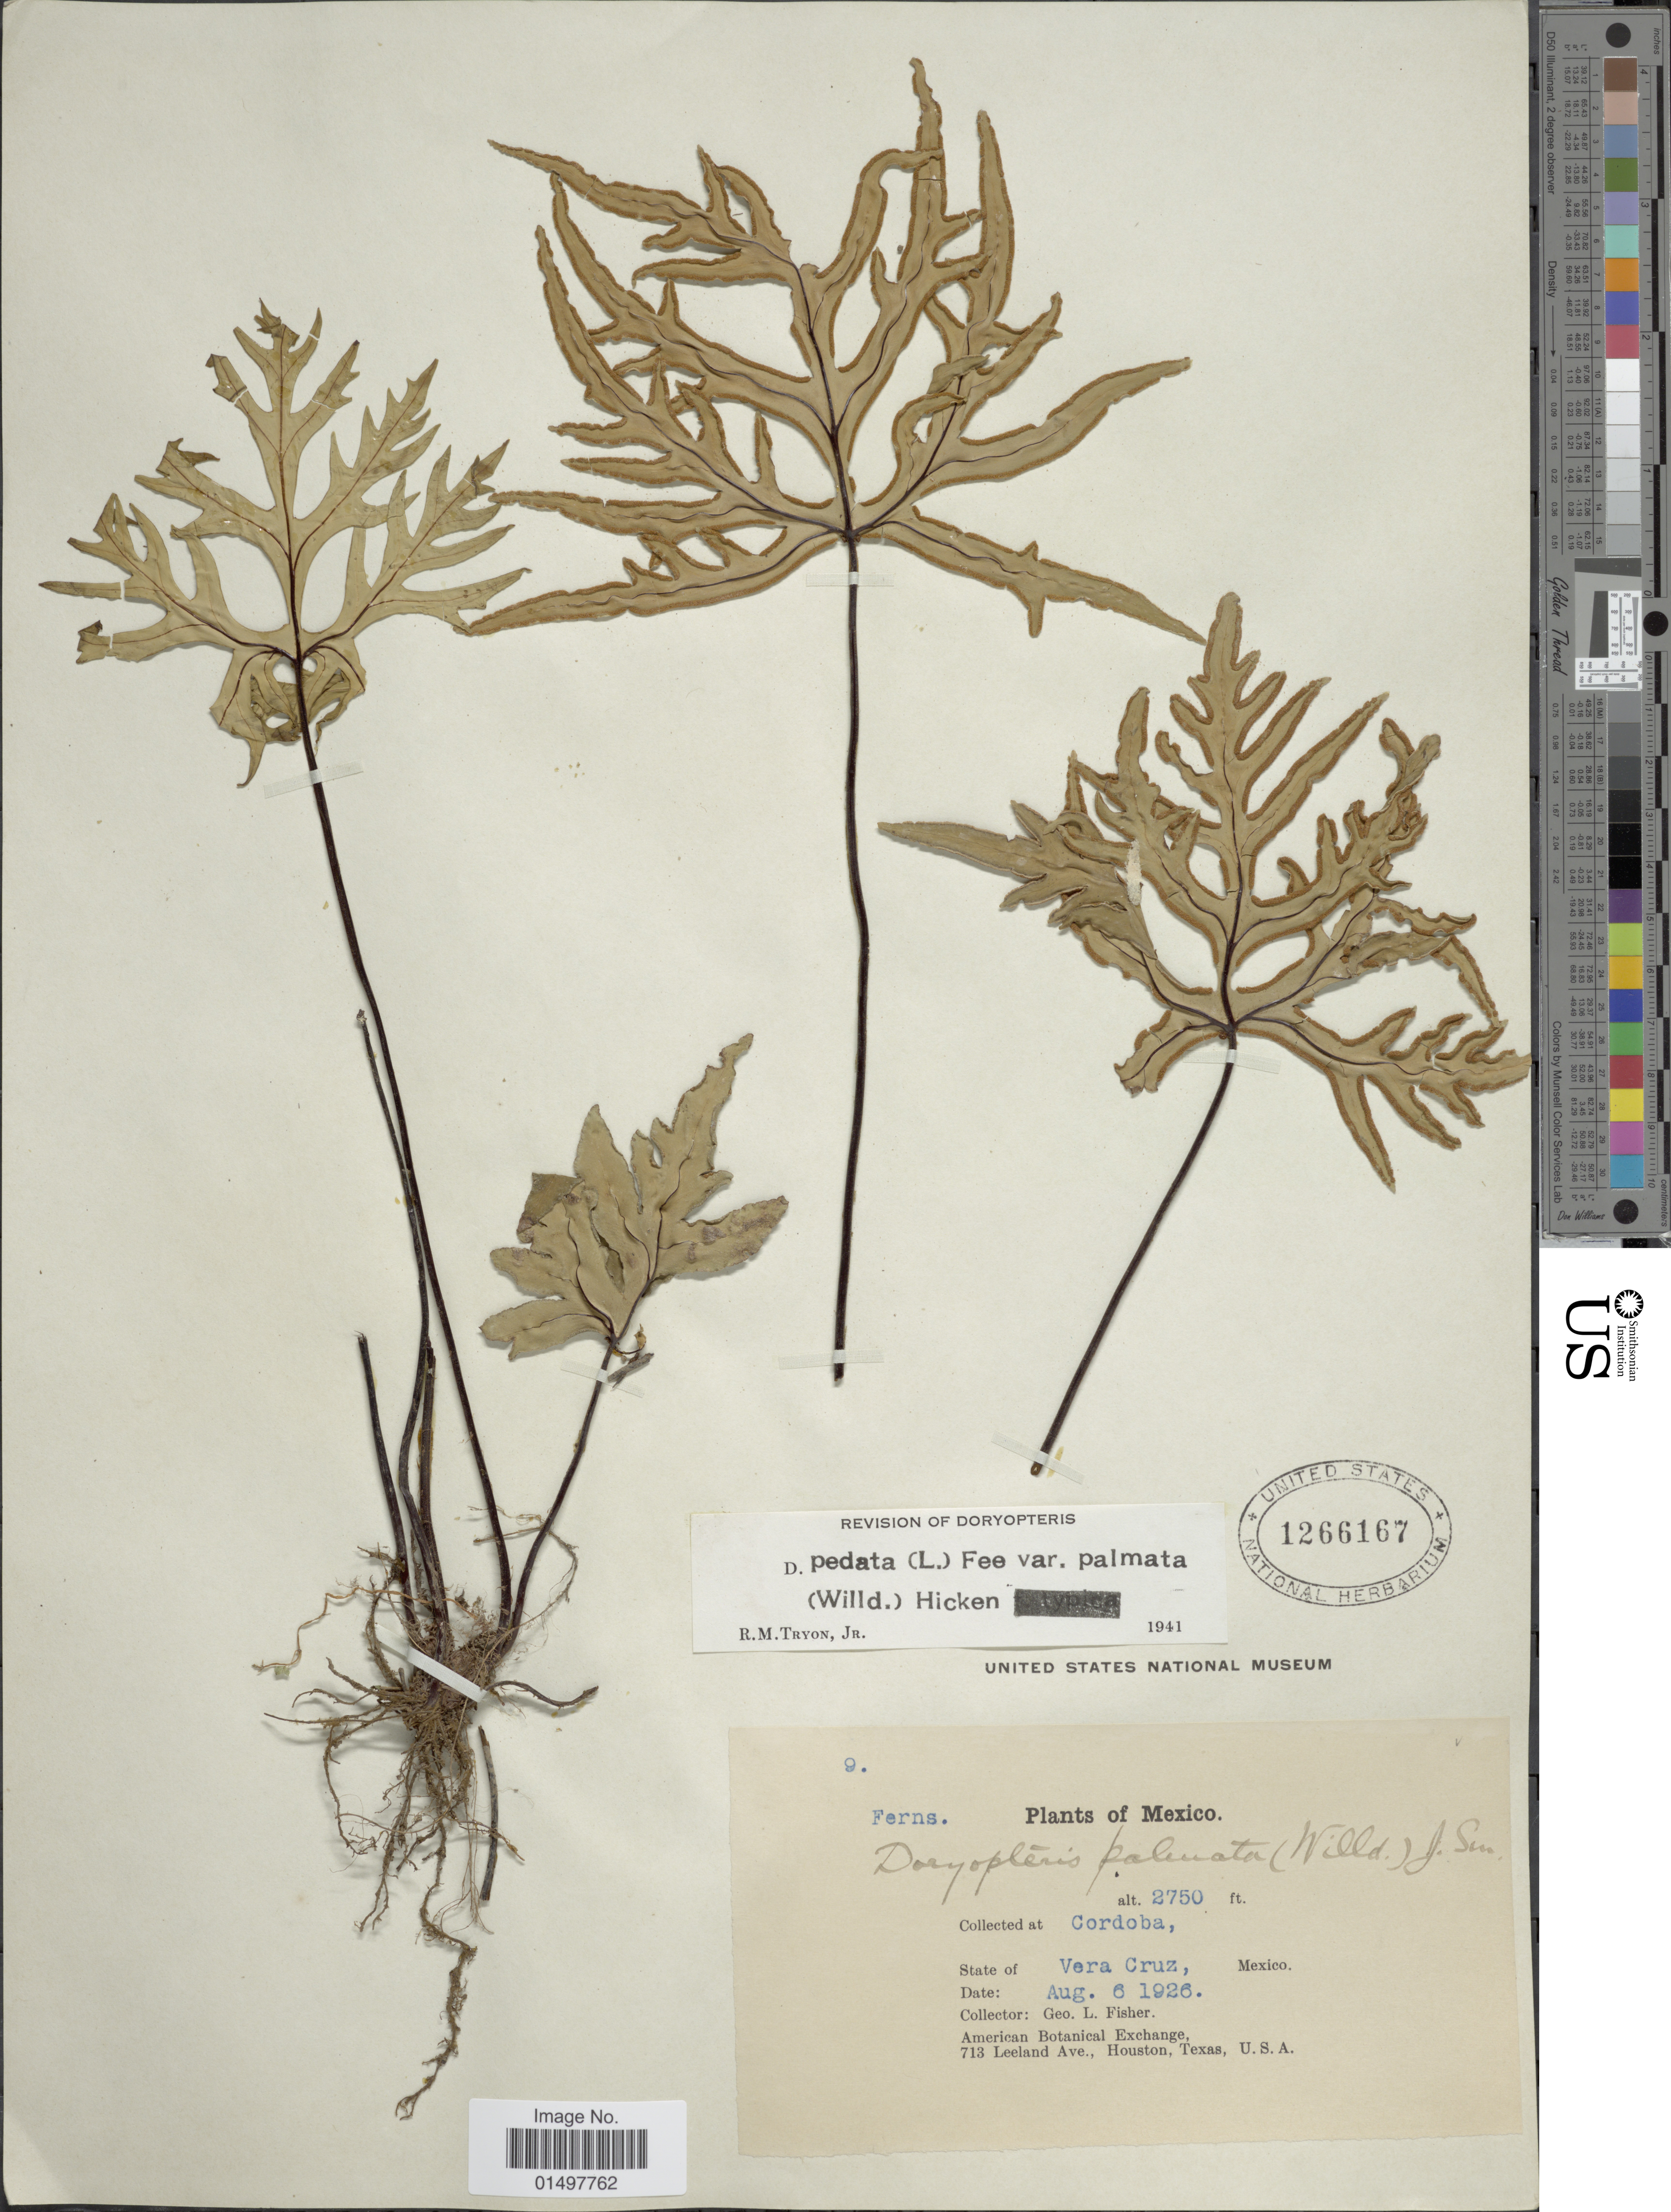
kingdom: Plantae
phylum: Tracheophyta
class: Polypodiopsida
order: Polypodiales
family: Pteridaceae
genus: Doryopteris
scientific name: Doryopteris pedata var. palmata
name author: (Willd.) Hicken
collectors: G. L. Fisher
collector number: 9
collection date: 1926-08-06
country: Mexico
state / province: Veracruz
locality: State of Vera Cruz.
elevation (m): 838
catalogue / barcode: US 1266167